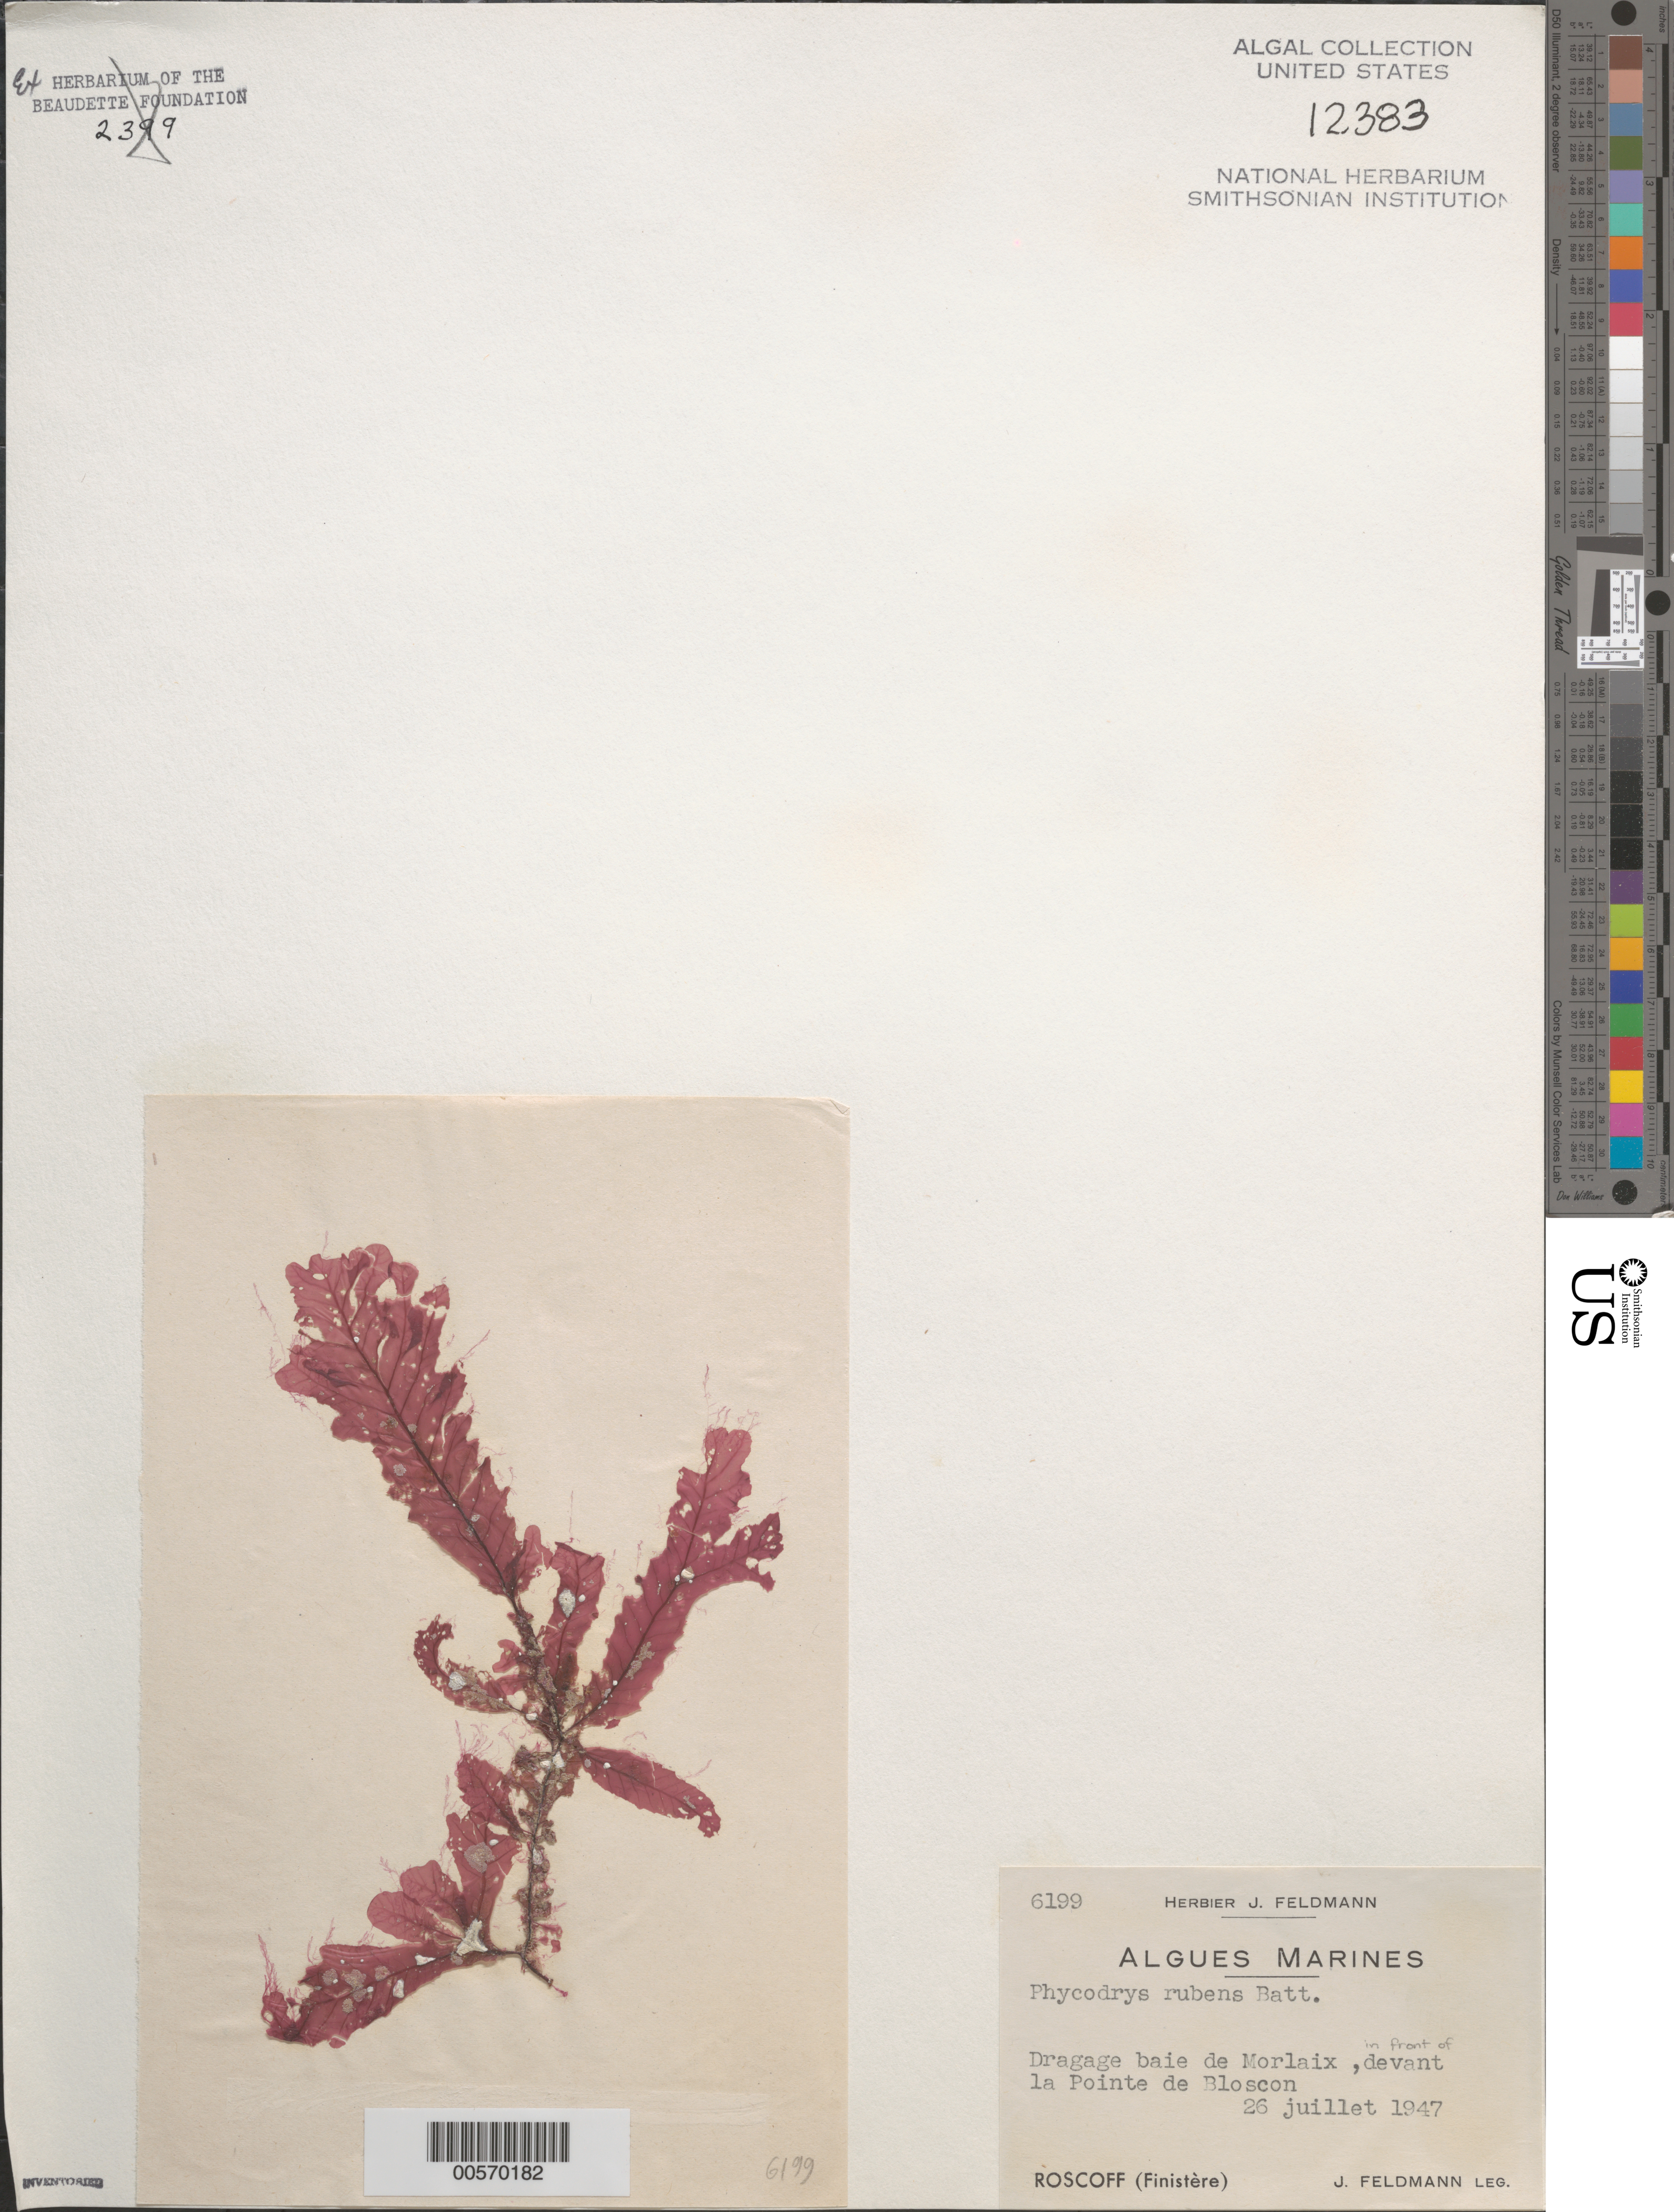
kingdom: Plantae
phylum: Rhodophyta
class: Florideophyceae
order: Ceramiales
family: Delesseriaceae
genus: Phycodrys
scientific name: Phycodrys rubens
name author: (L.) Batters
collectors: J. Feldmann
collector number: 6199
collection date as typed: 26 Jul 1947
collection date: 1947-07-26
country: France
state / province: Bretagne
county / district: Finistère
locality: Roscoff, baie de morlaix, off pointe de bloscom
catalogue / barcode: US 12383